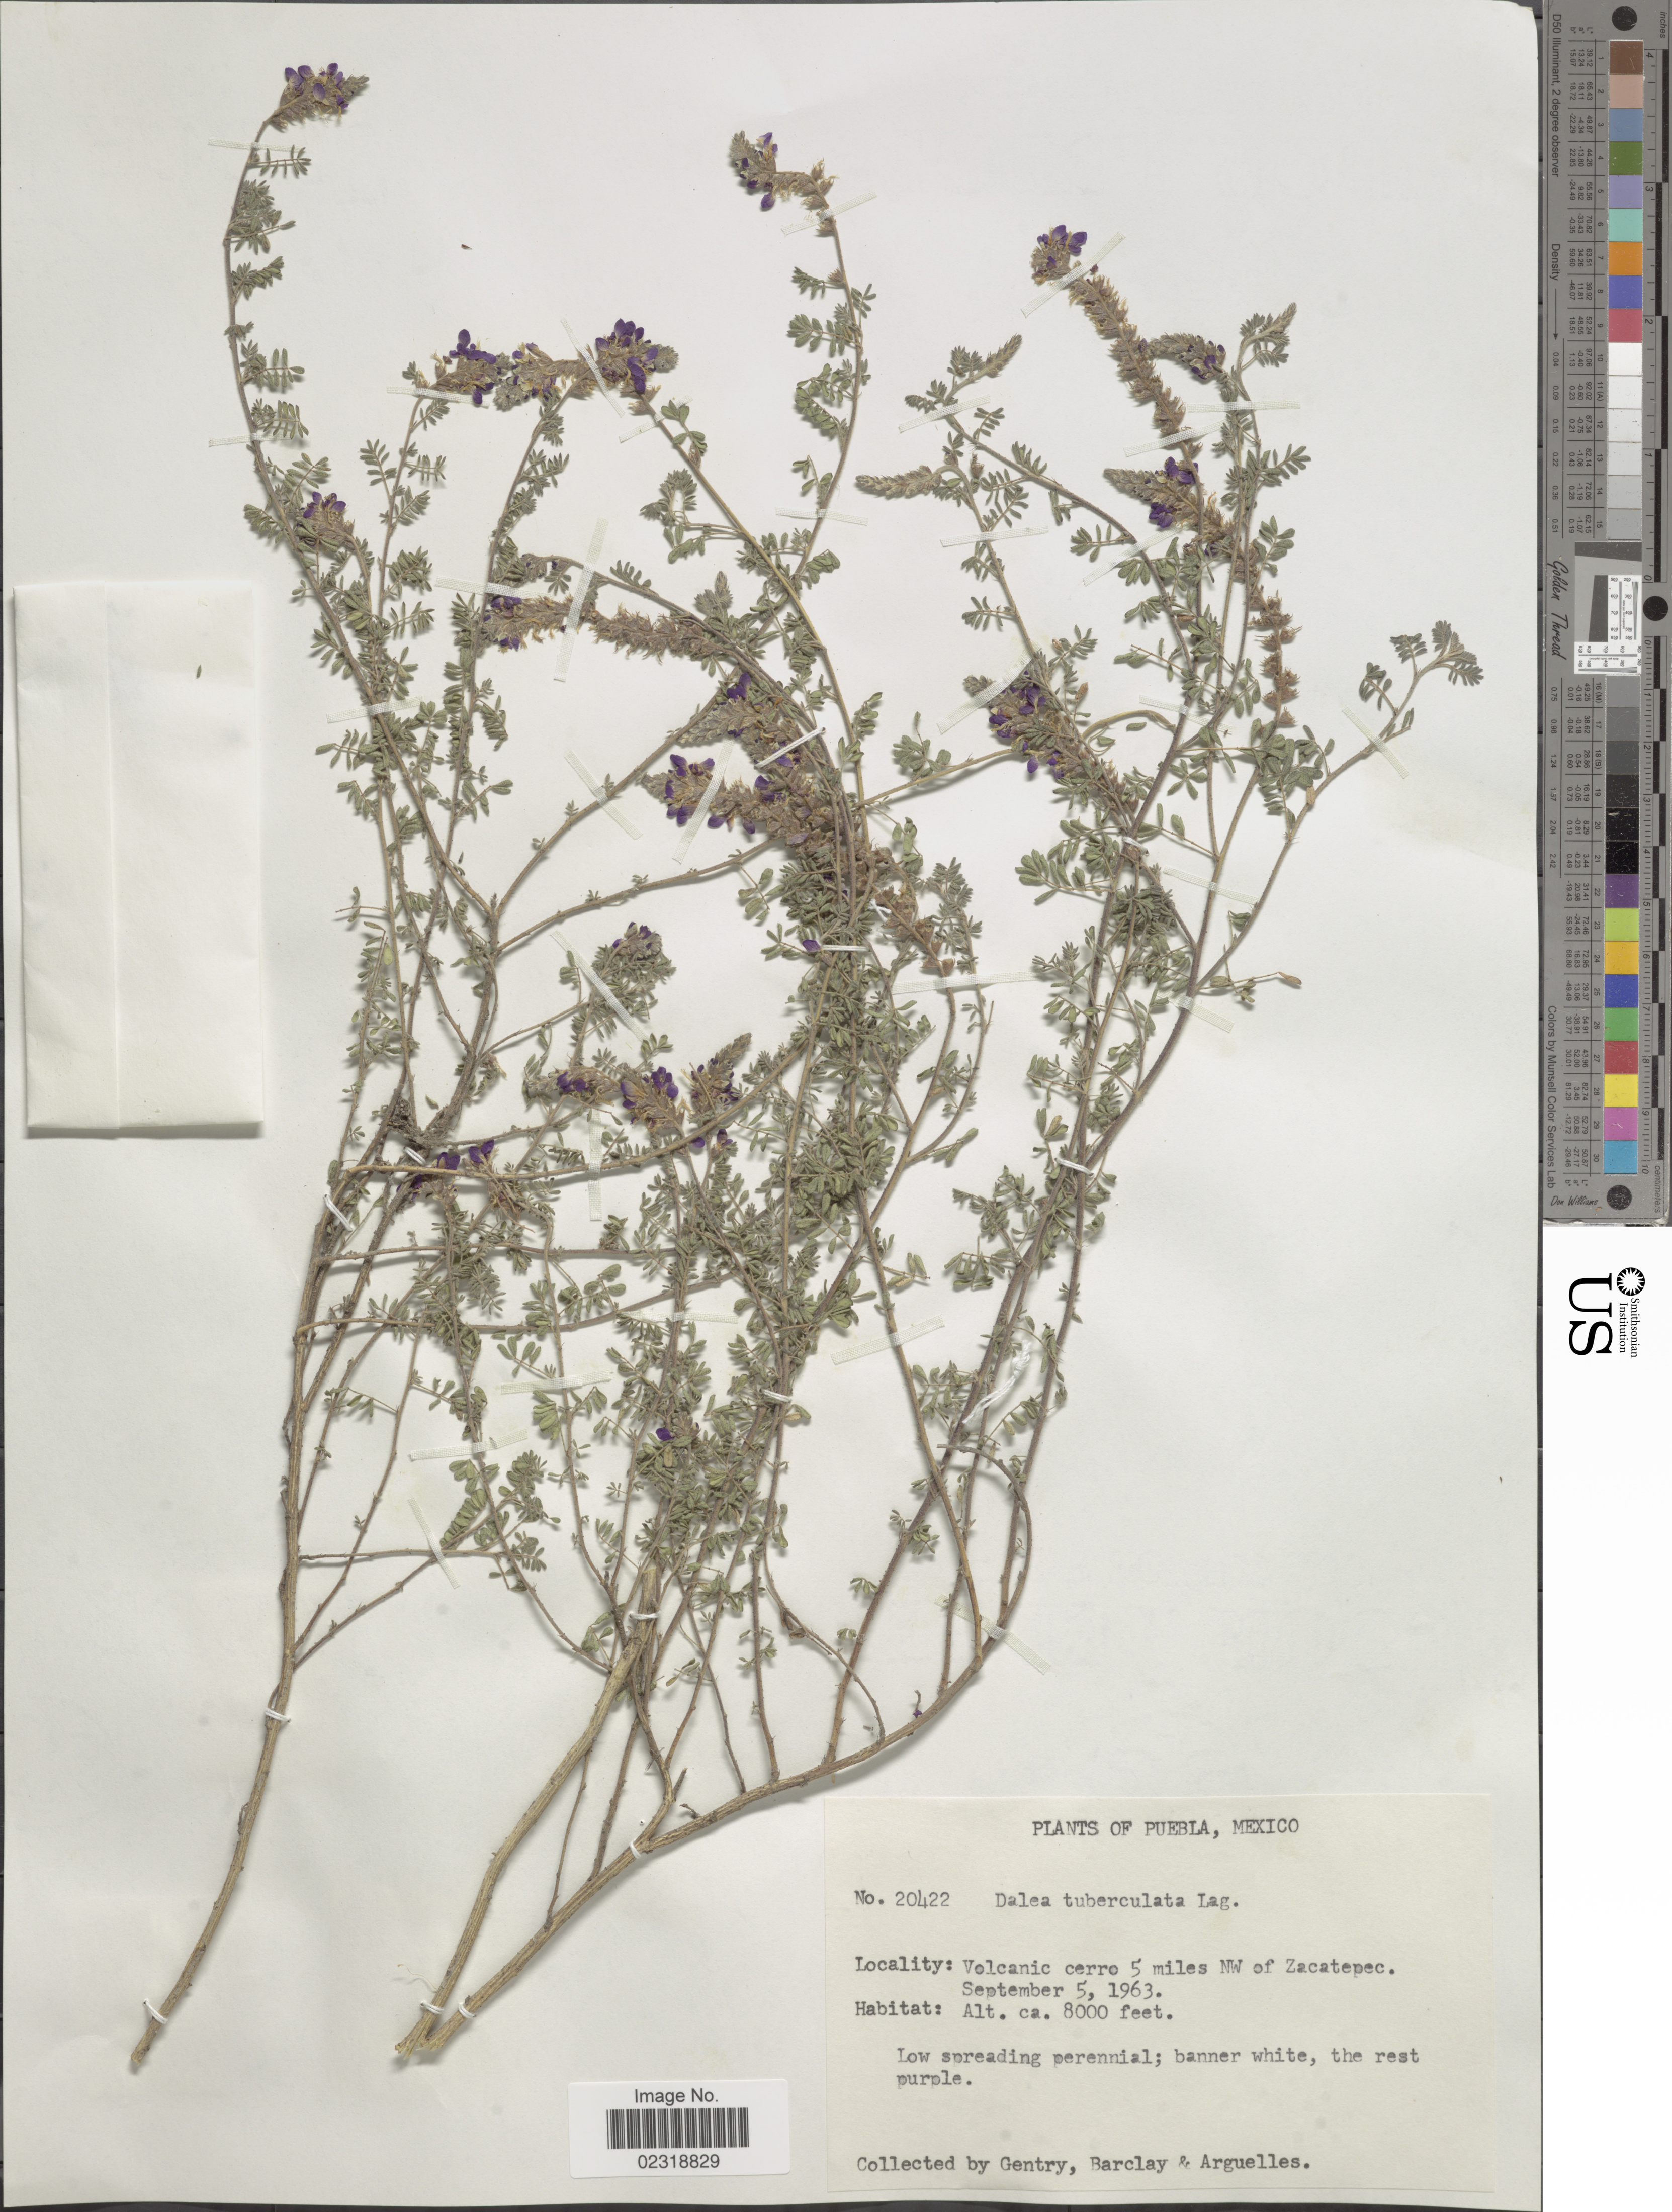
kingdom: Plantae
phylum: Tracheophyta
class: Magnoliopsida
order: Fabales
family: Fabaceae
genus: Dalea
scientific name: Dalea tuberculata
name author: Lag.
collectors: Gentry, --, -- Barclay & Arguelles, --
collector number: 20422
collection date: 1963-09-05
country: Mexico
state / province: Puebla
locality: Volcnaic cerro 5 miles NW of Zacatepec.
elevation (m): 2438